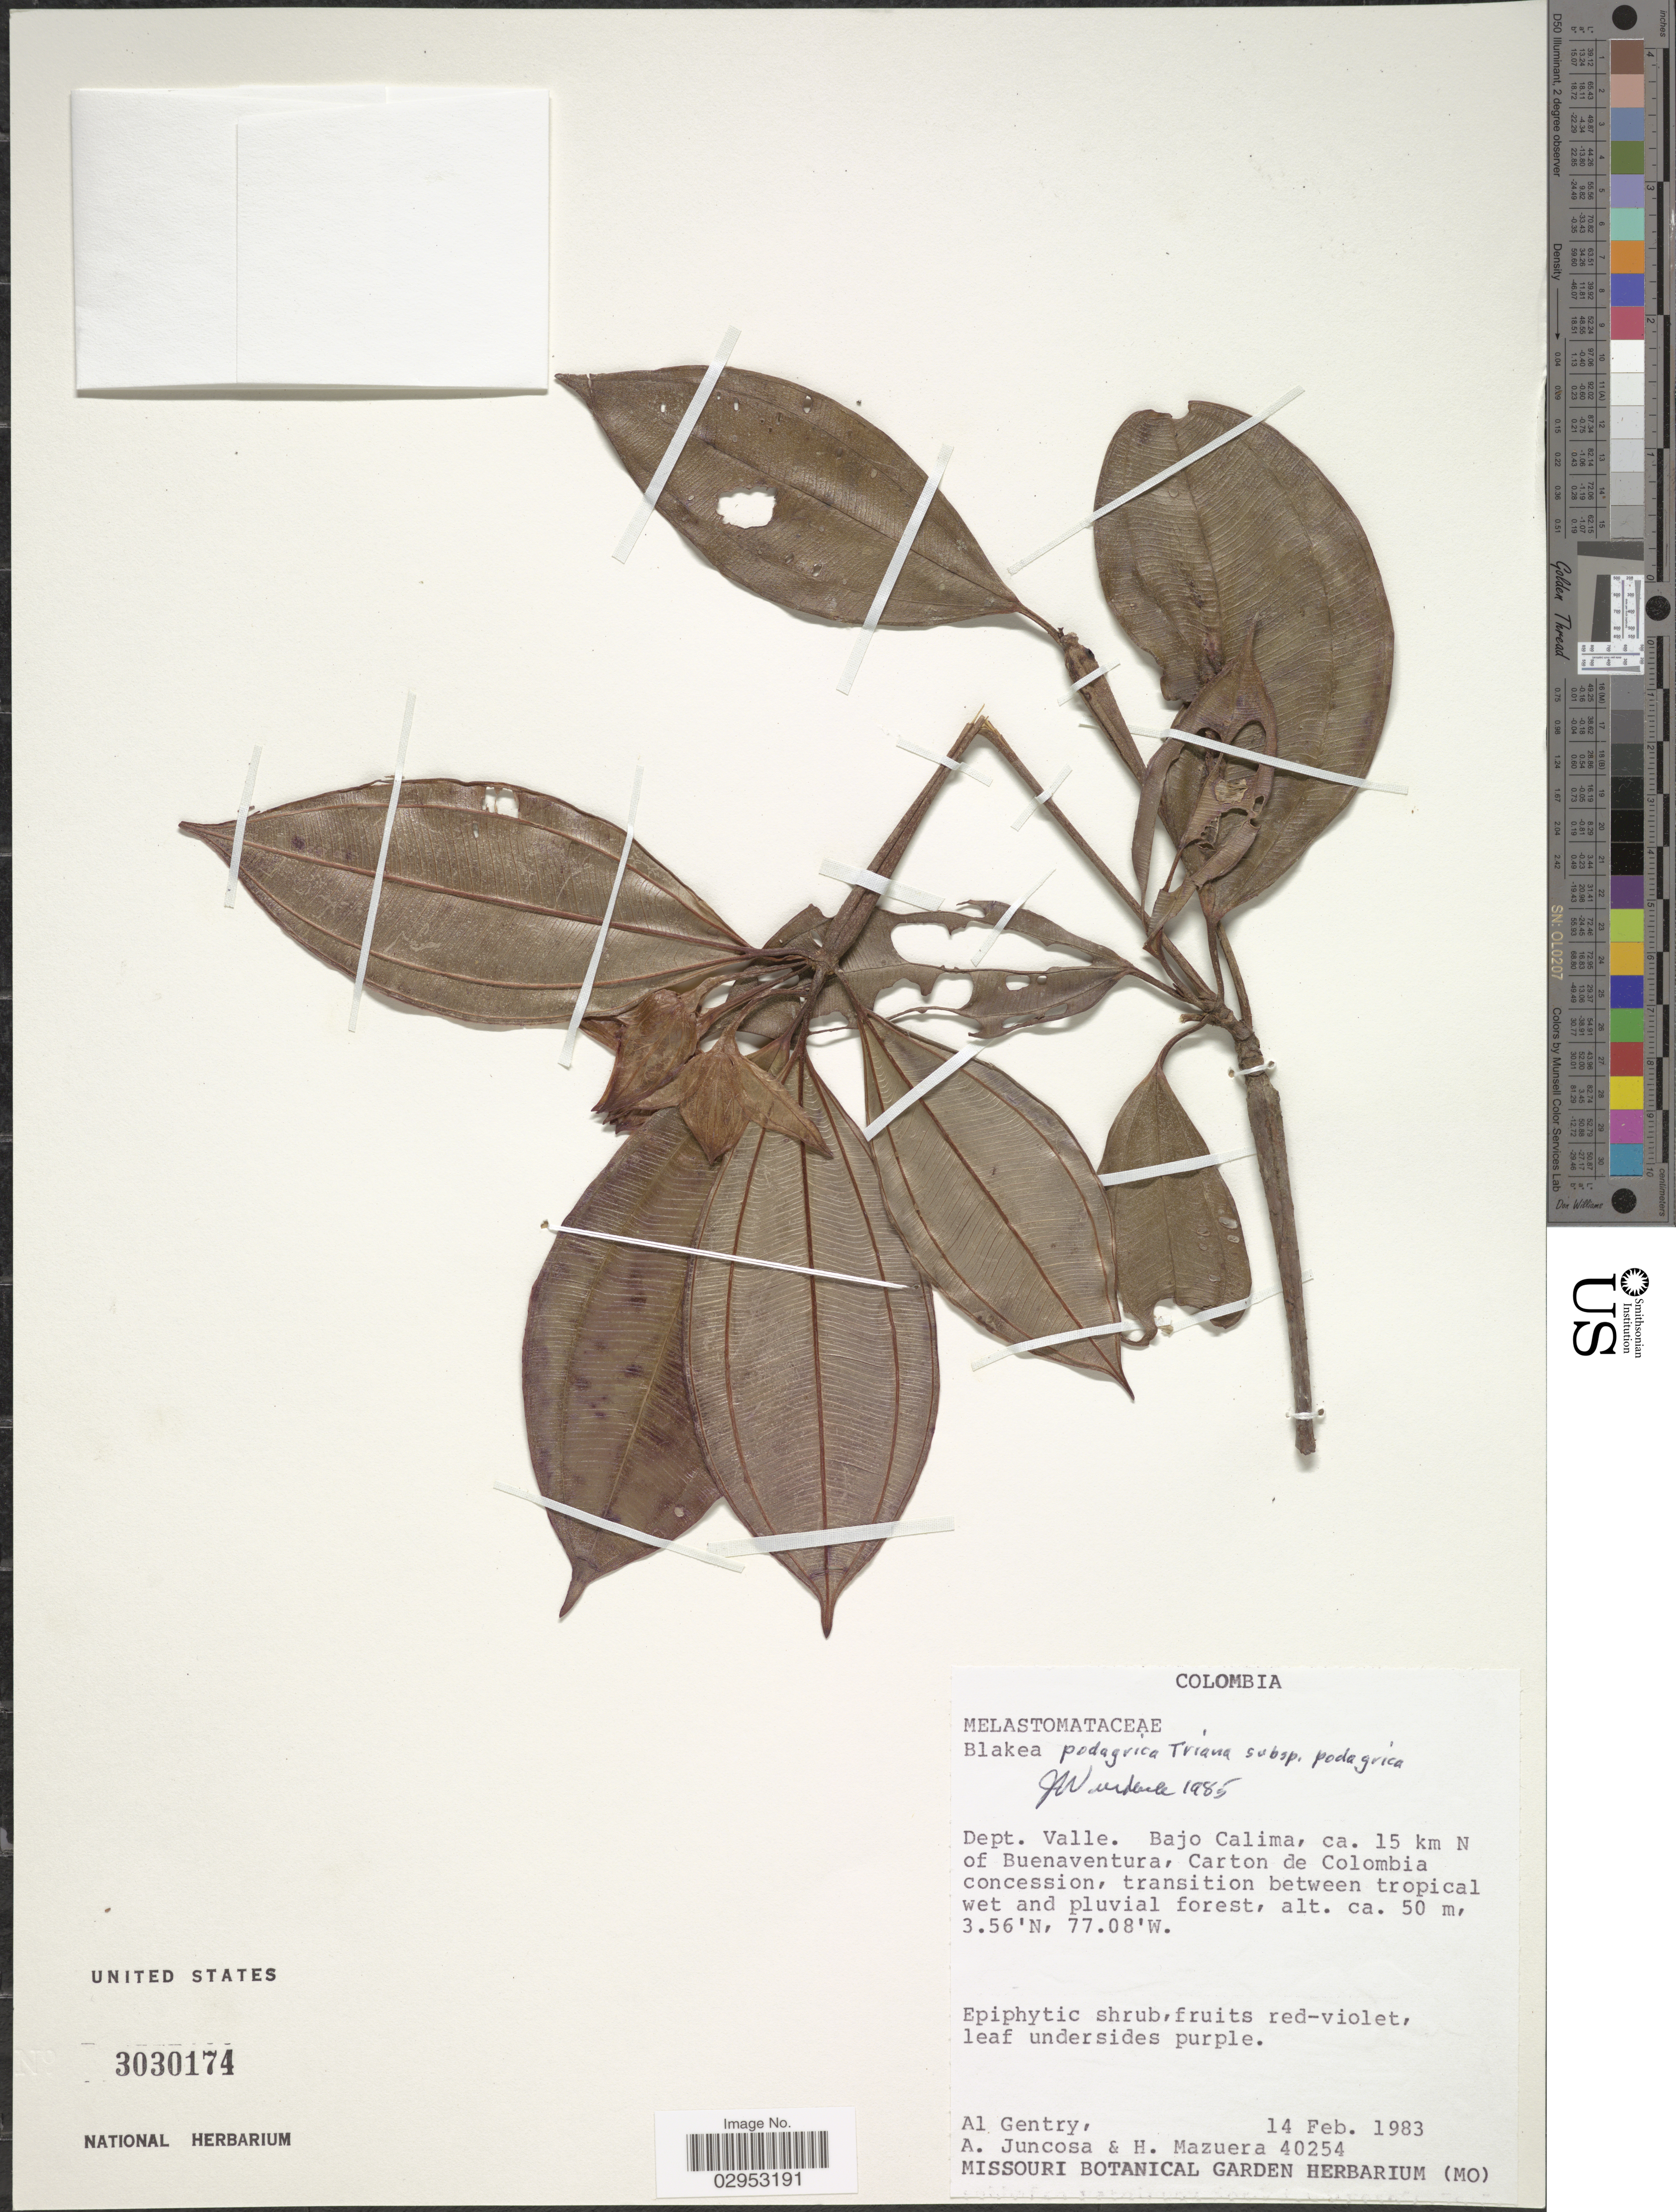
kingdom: Plantae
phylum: Tracheophyta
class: Magnoliopsida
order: Myrtales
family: Melastomataceae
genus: Blakea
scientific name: Blakea podagrica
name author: Triana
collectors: A. H. Gentry, A. Juncosa & H. Mazuera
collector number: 40254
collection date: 1983-02-14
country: Colombia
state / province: Valle del Cauca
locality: Dept. Valle. Bajo Calima, ca. 15 km N of Buenaventura, Carton de Colombia concession, transition between tropical west and pluvial forest.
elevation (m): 50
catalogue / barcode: US 3030174